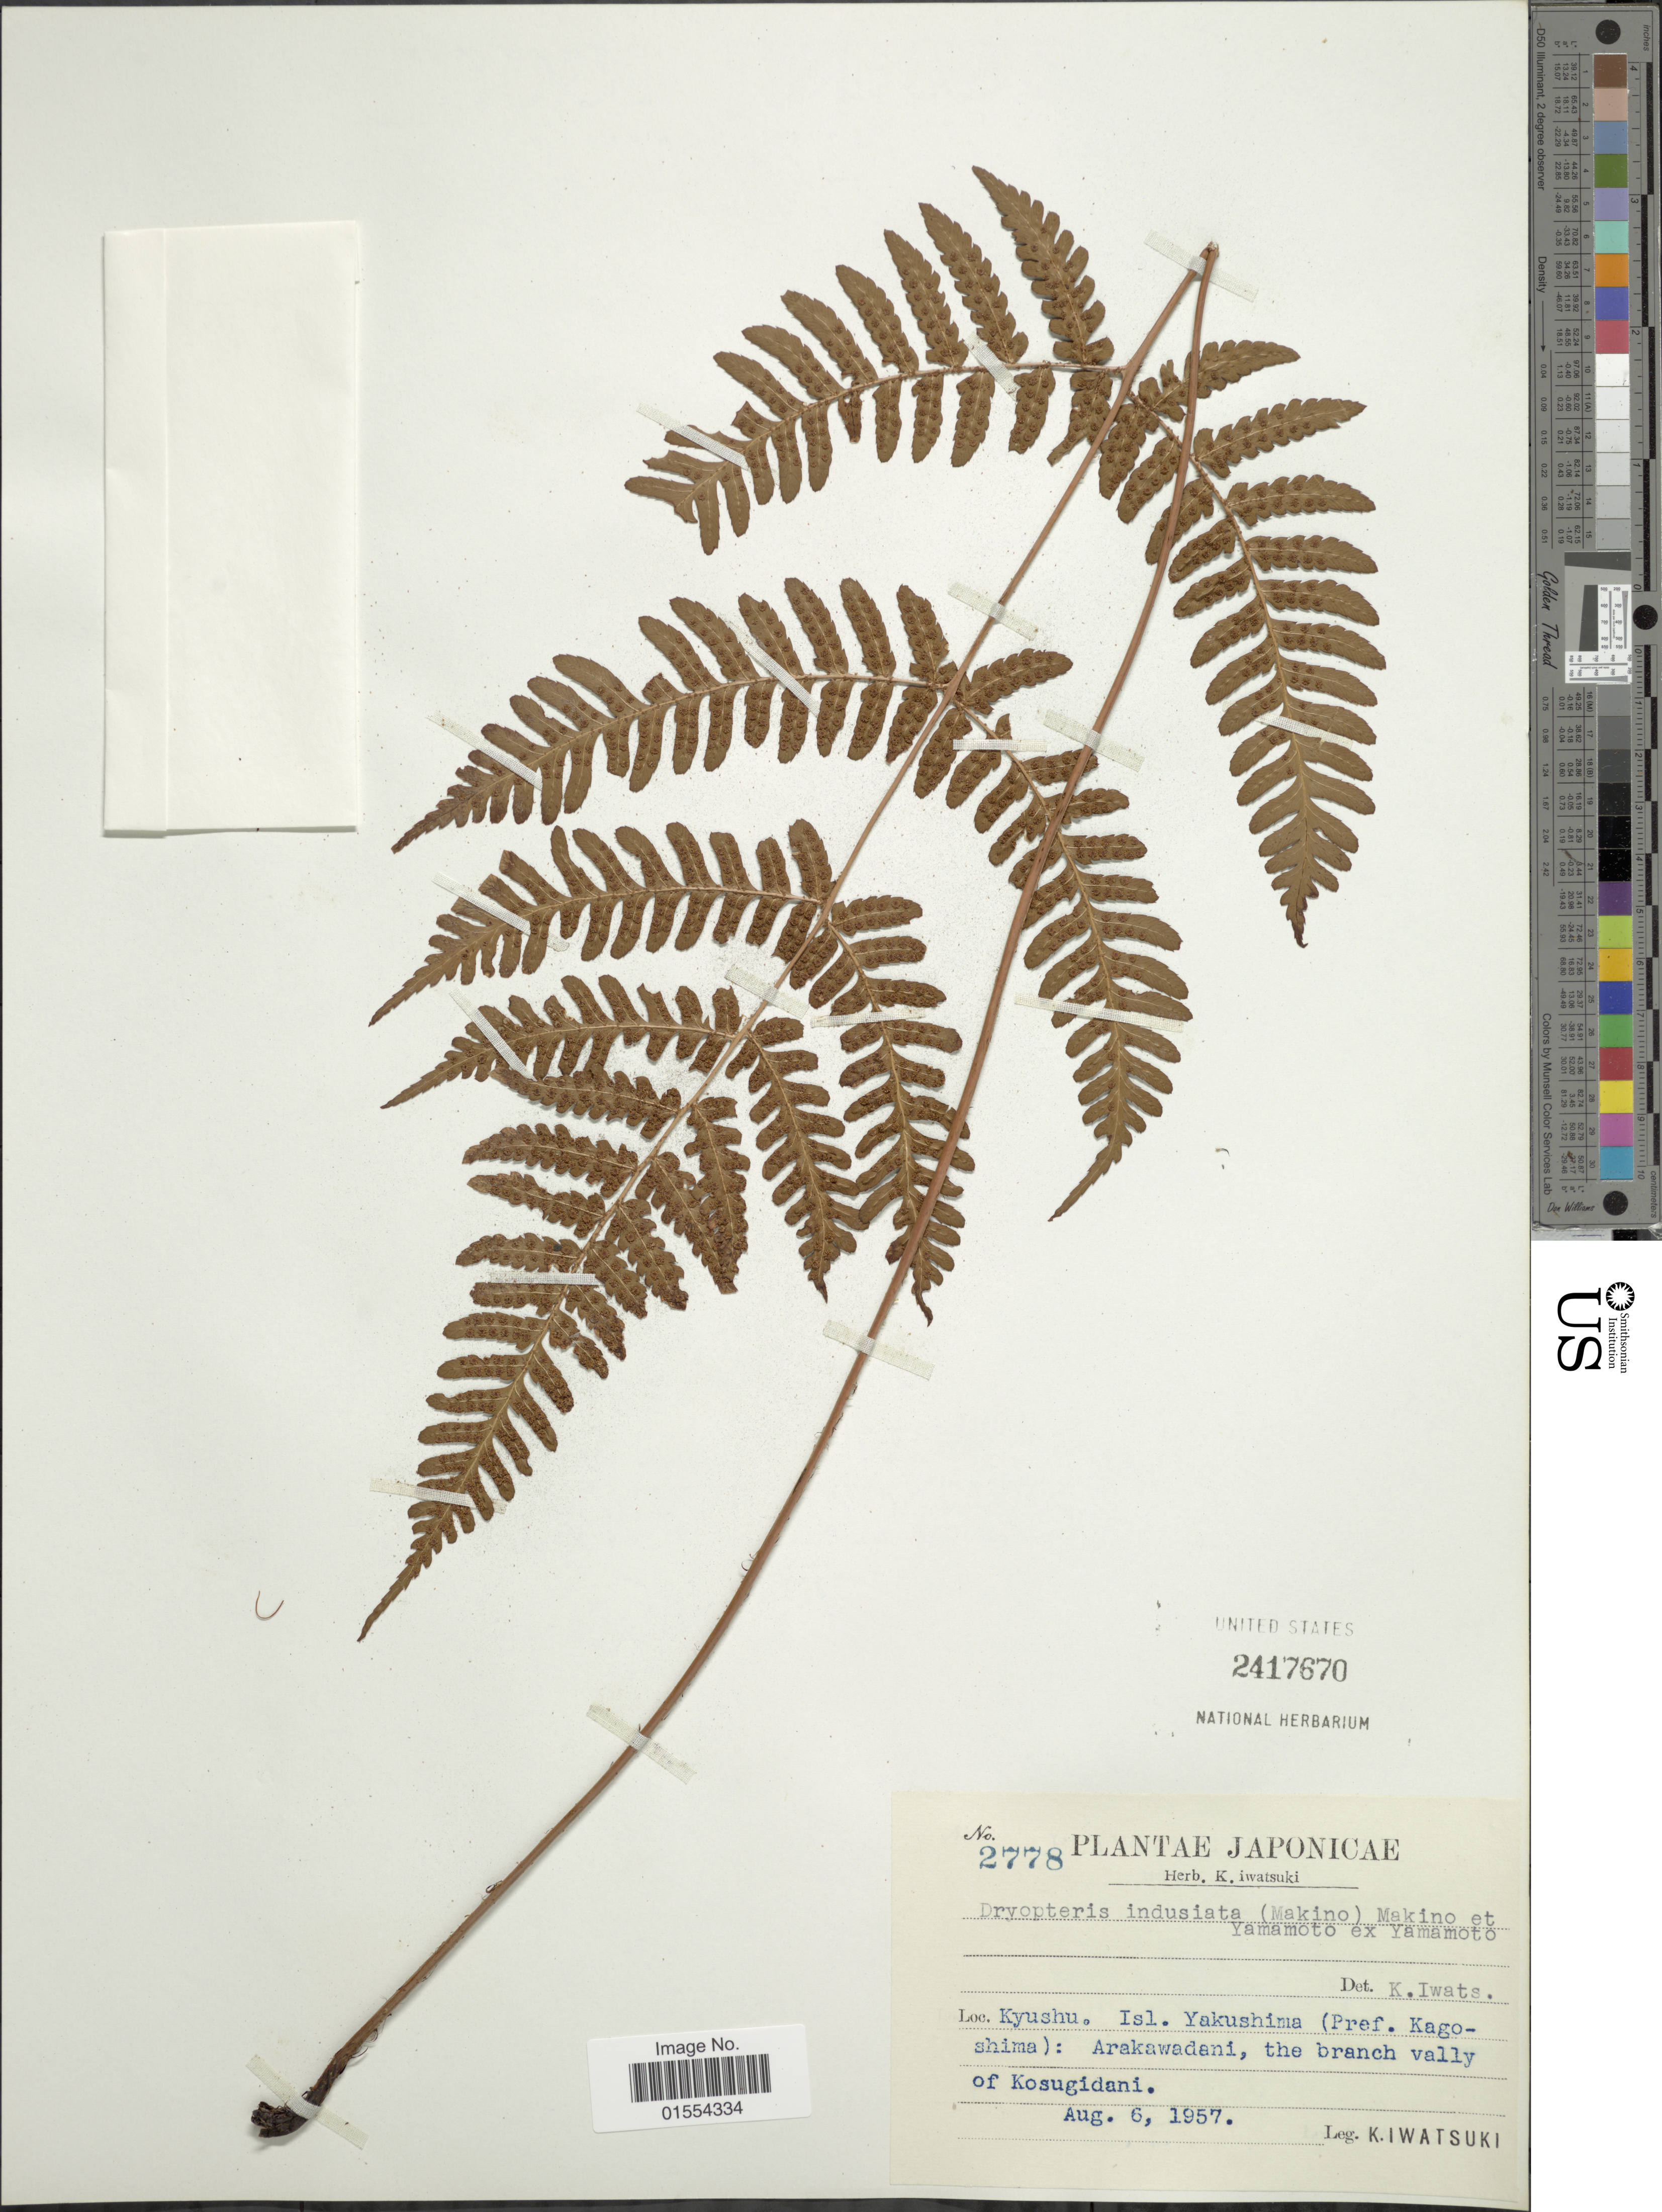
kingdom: Plantae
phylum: Tracheophyta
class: Polypodiopsida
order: Polypodiales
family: Dryopteridaceae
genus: Dryopteris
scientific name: Dryopteris indusiata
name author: (Makino) Makino & Yamam.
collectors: K. Iwatsuki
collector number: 2778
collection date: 1957-08-06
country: Japan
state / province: Kagosima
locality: Japonicae. Kyusyu. Isl. Yakushima (Pref. Kagoshima): Arakawadani, the branch valley of Kosugidani.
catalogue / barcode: US 2417670